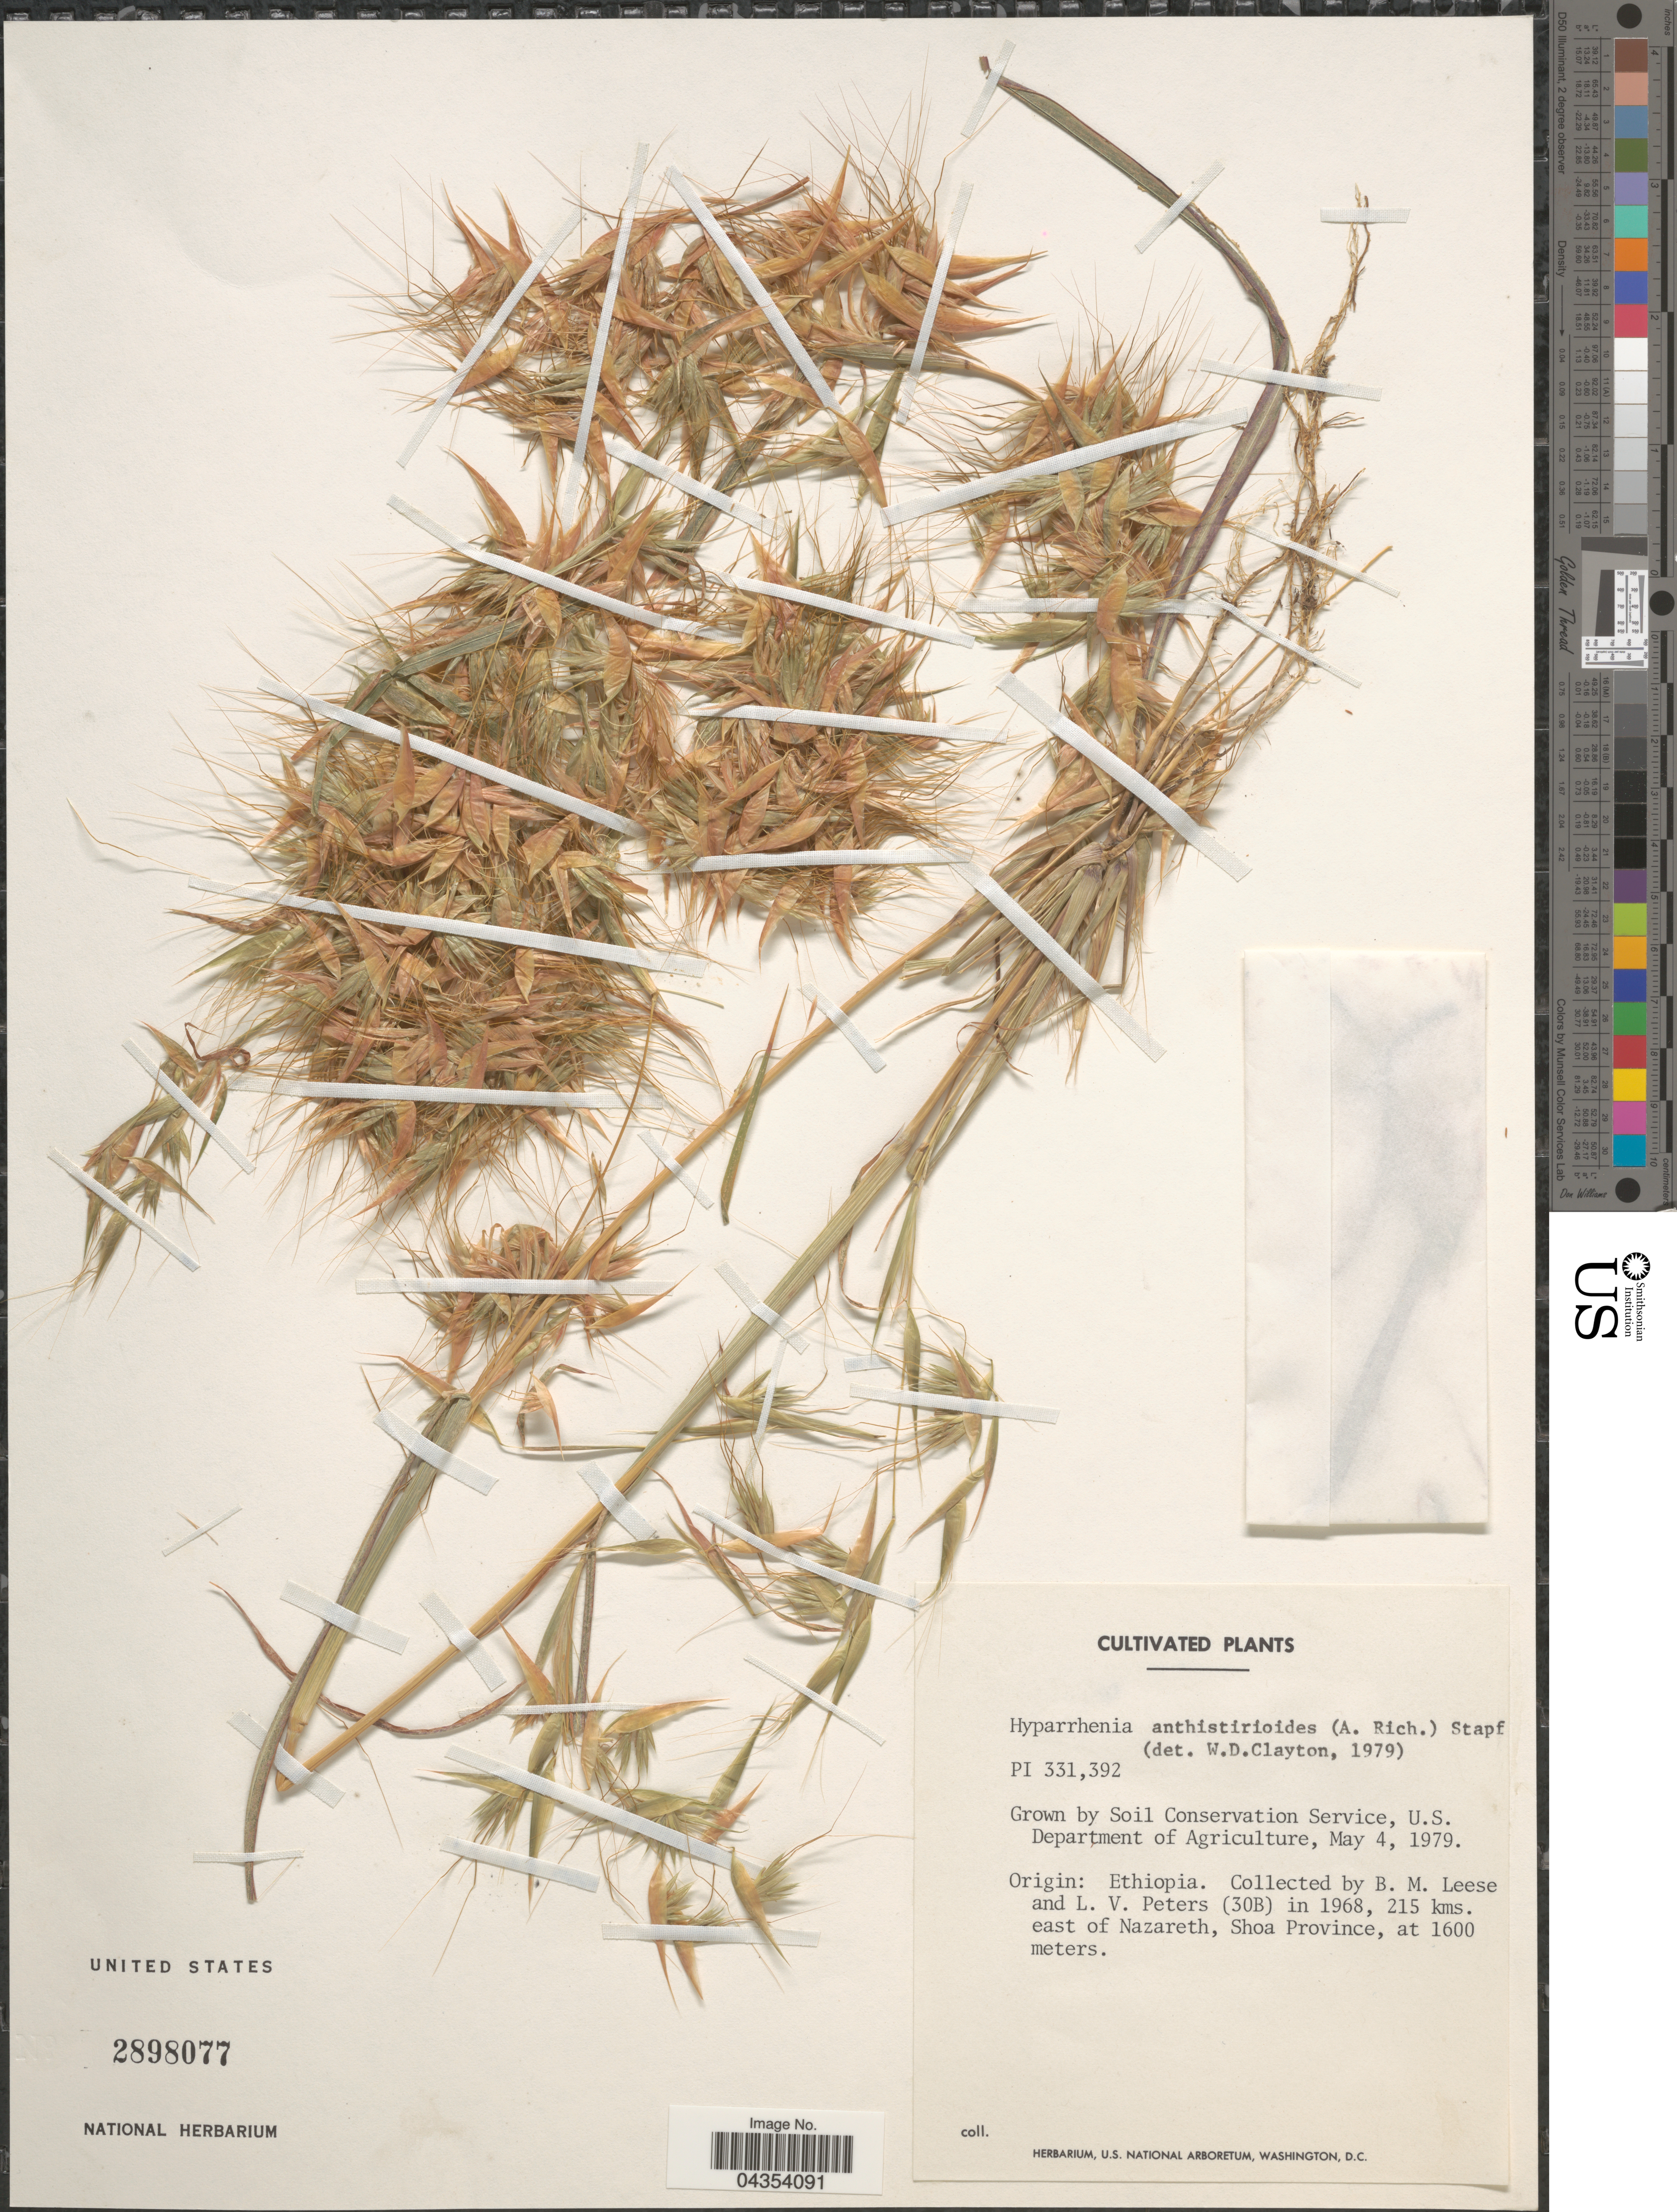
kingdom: Plantae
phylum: Tracheophyta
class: Liliopsida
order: Poales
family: Poaceae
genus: Hyparrhenia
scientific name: Hyparrhenia anthistirioides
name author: (Hochst. ex A. Rich.) Andersson ex Stapf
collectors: Soil Conservation Service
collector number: PI 331392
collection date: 1979-05-04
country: United States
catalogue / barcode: US 2898077